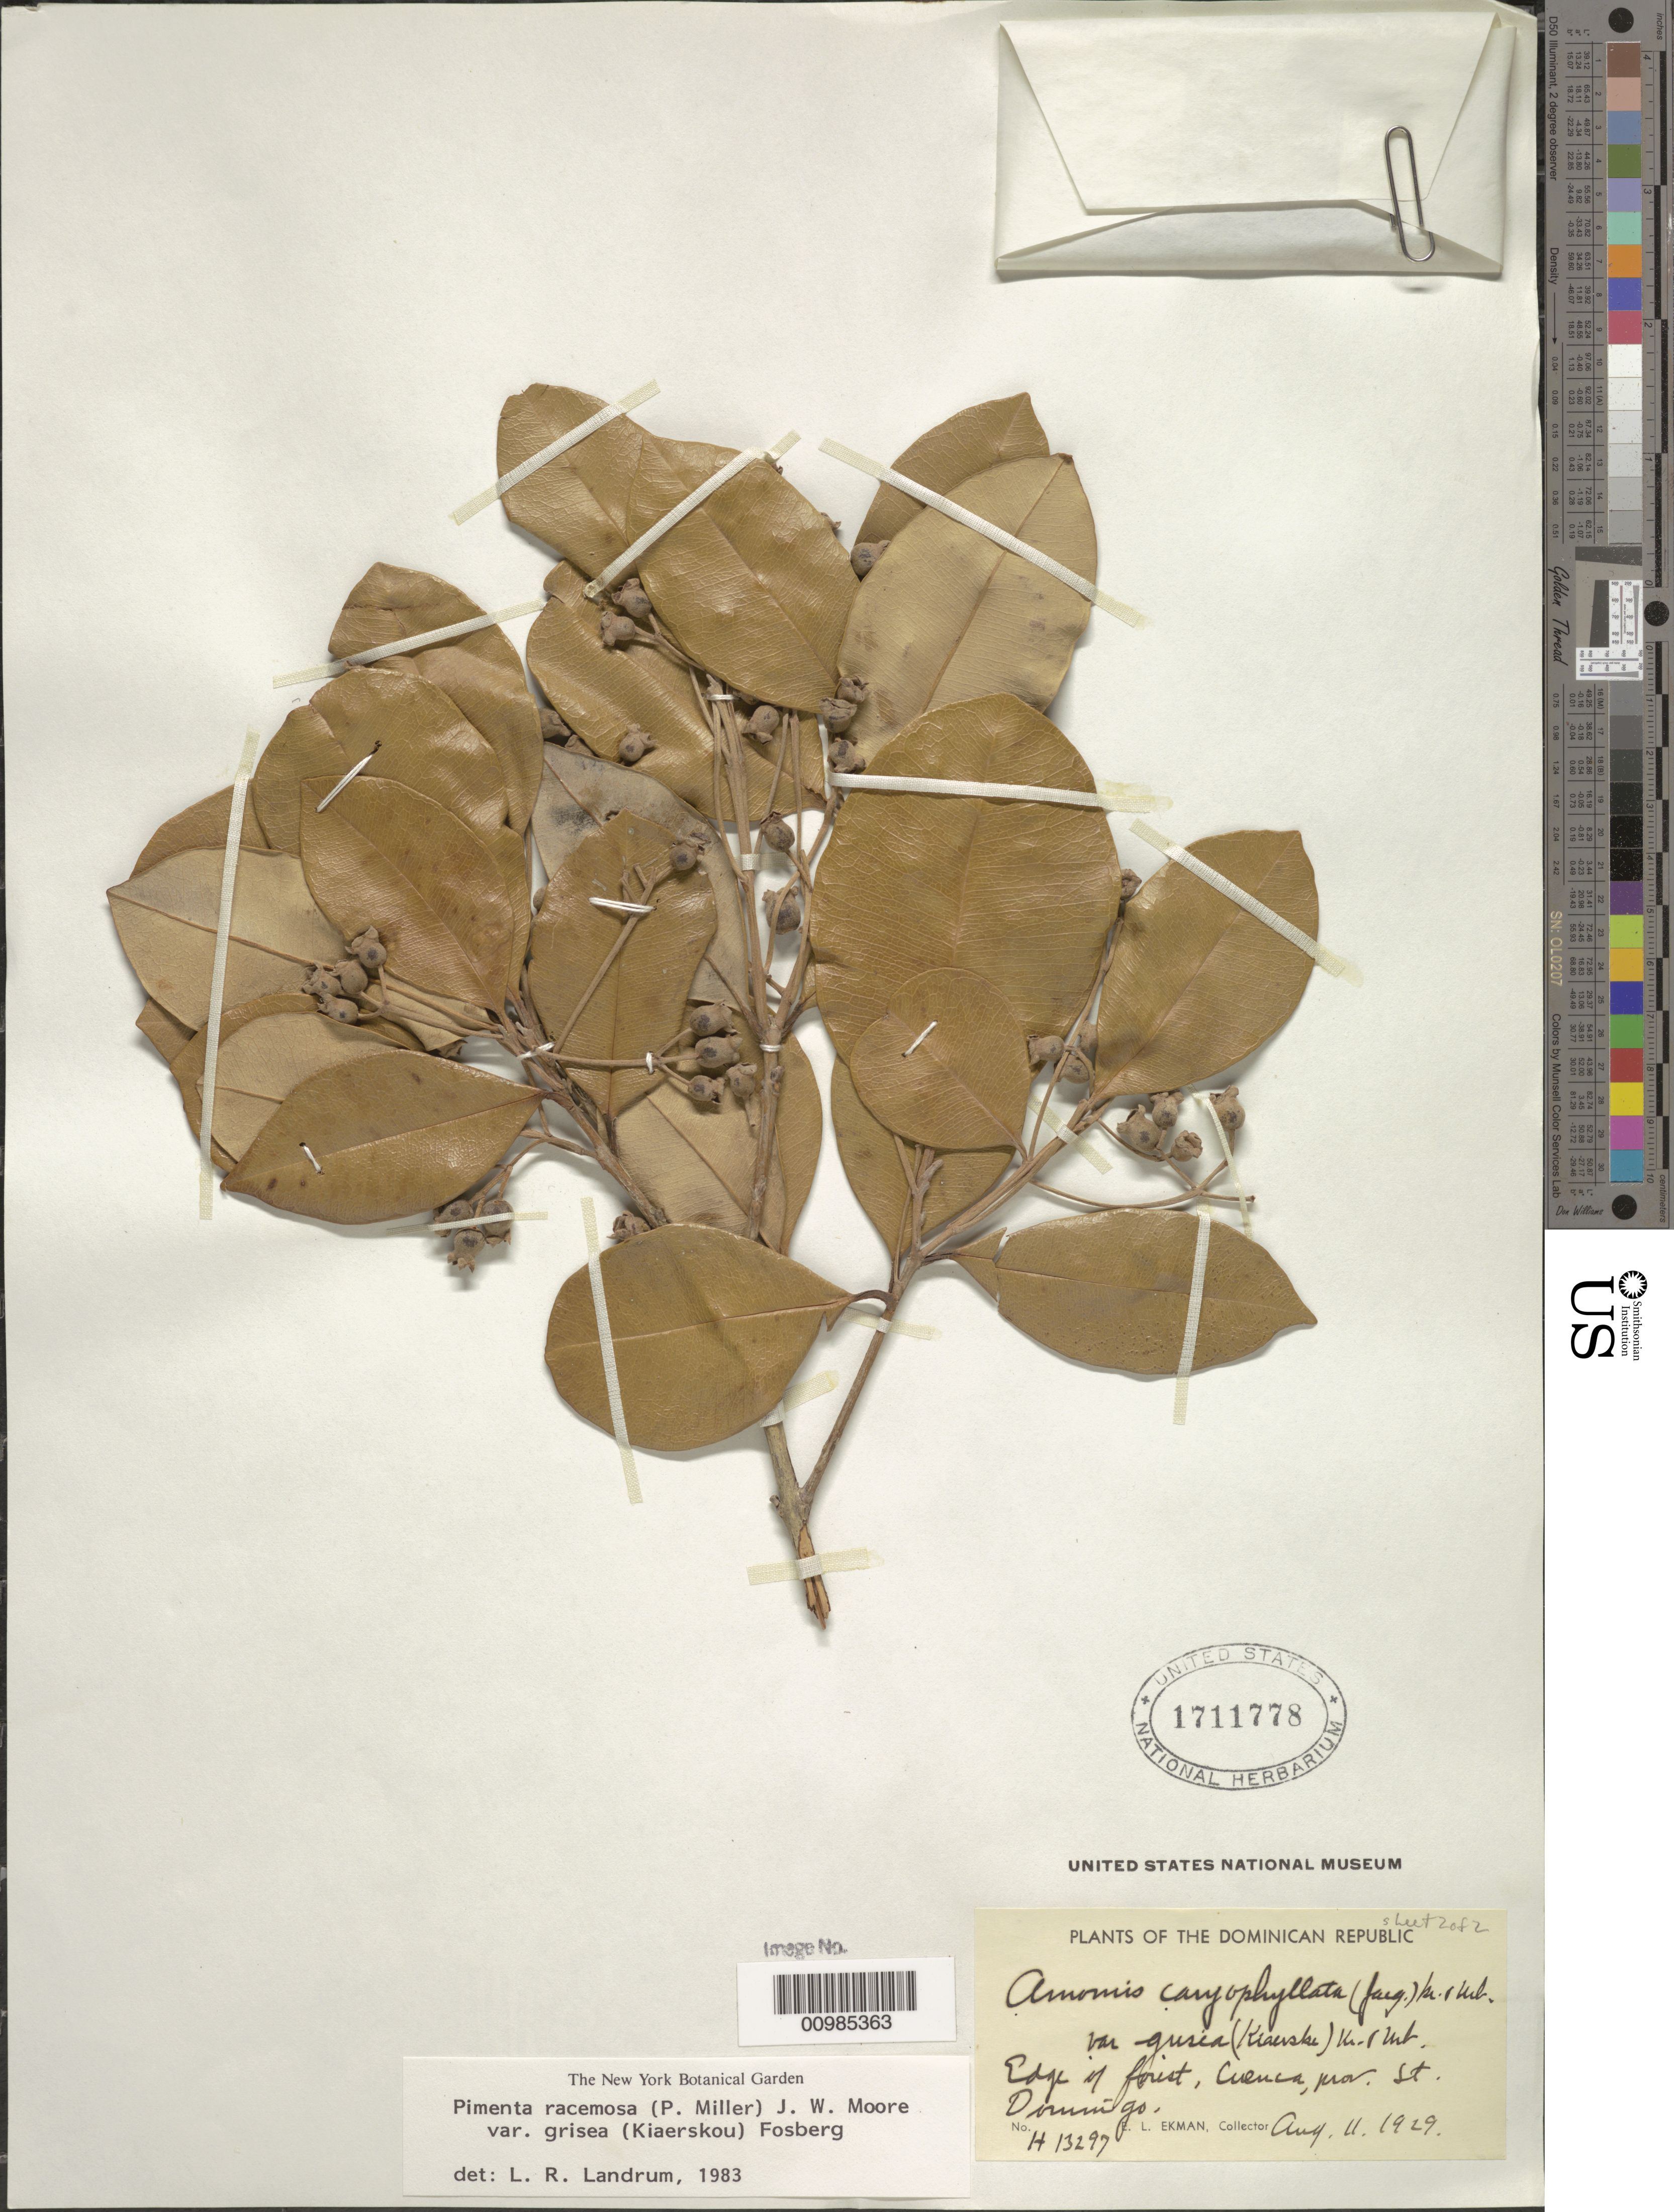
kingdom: Plantae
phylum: Tracheophyta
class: Magnoliopsida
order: Myrtales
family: Myrtaceae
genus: Pimenta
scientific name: Pimenta racemosa var. grisea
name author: (Kiaersk.) Fosberg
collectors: E. L. Ekman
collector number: H 13297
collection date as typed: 11 Aug 1929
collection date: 1929-08-11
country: Dominican Republic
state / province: La Vega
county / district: Santo Domingo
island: Hispaniola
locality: Cuenca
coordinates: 0 N, 0 E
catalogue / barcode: US 1711778